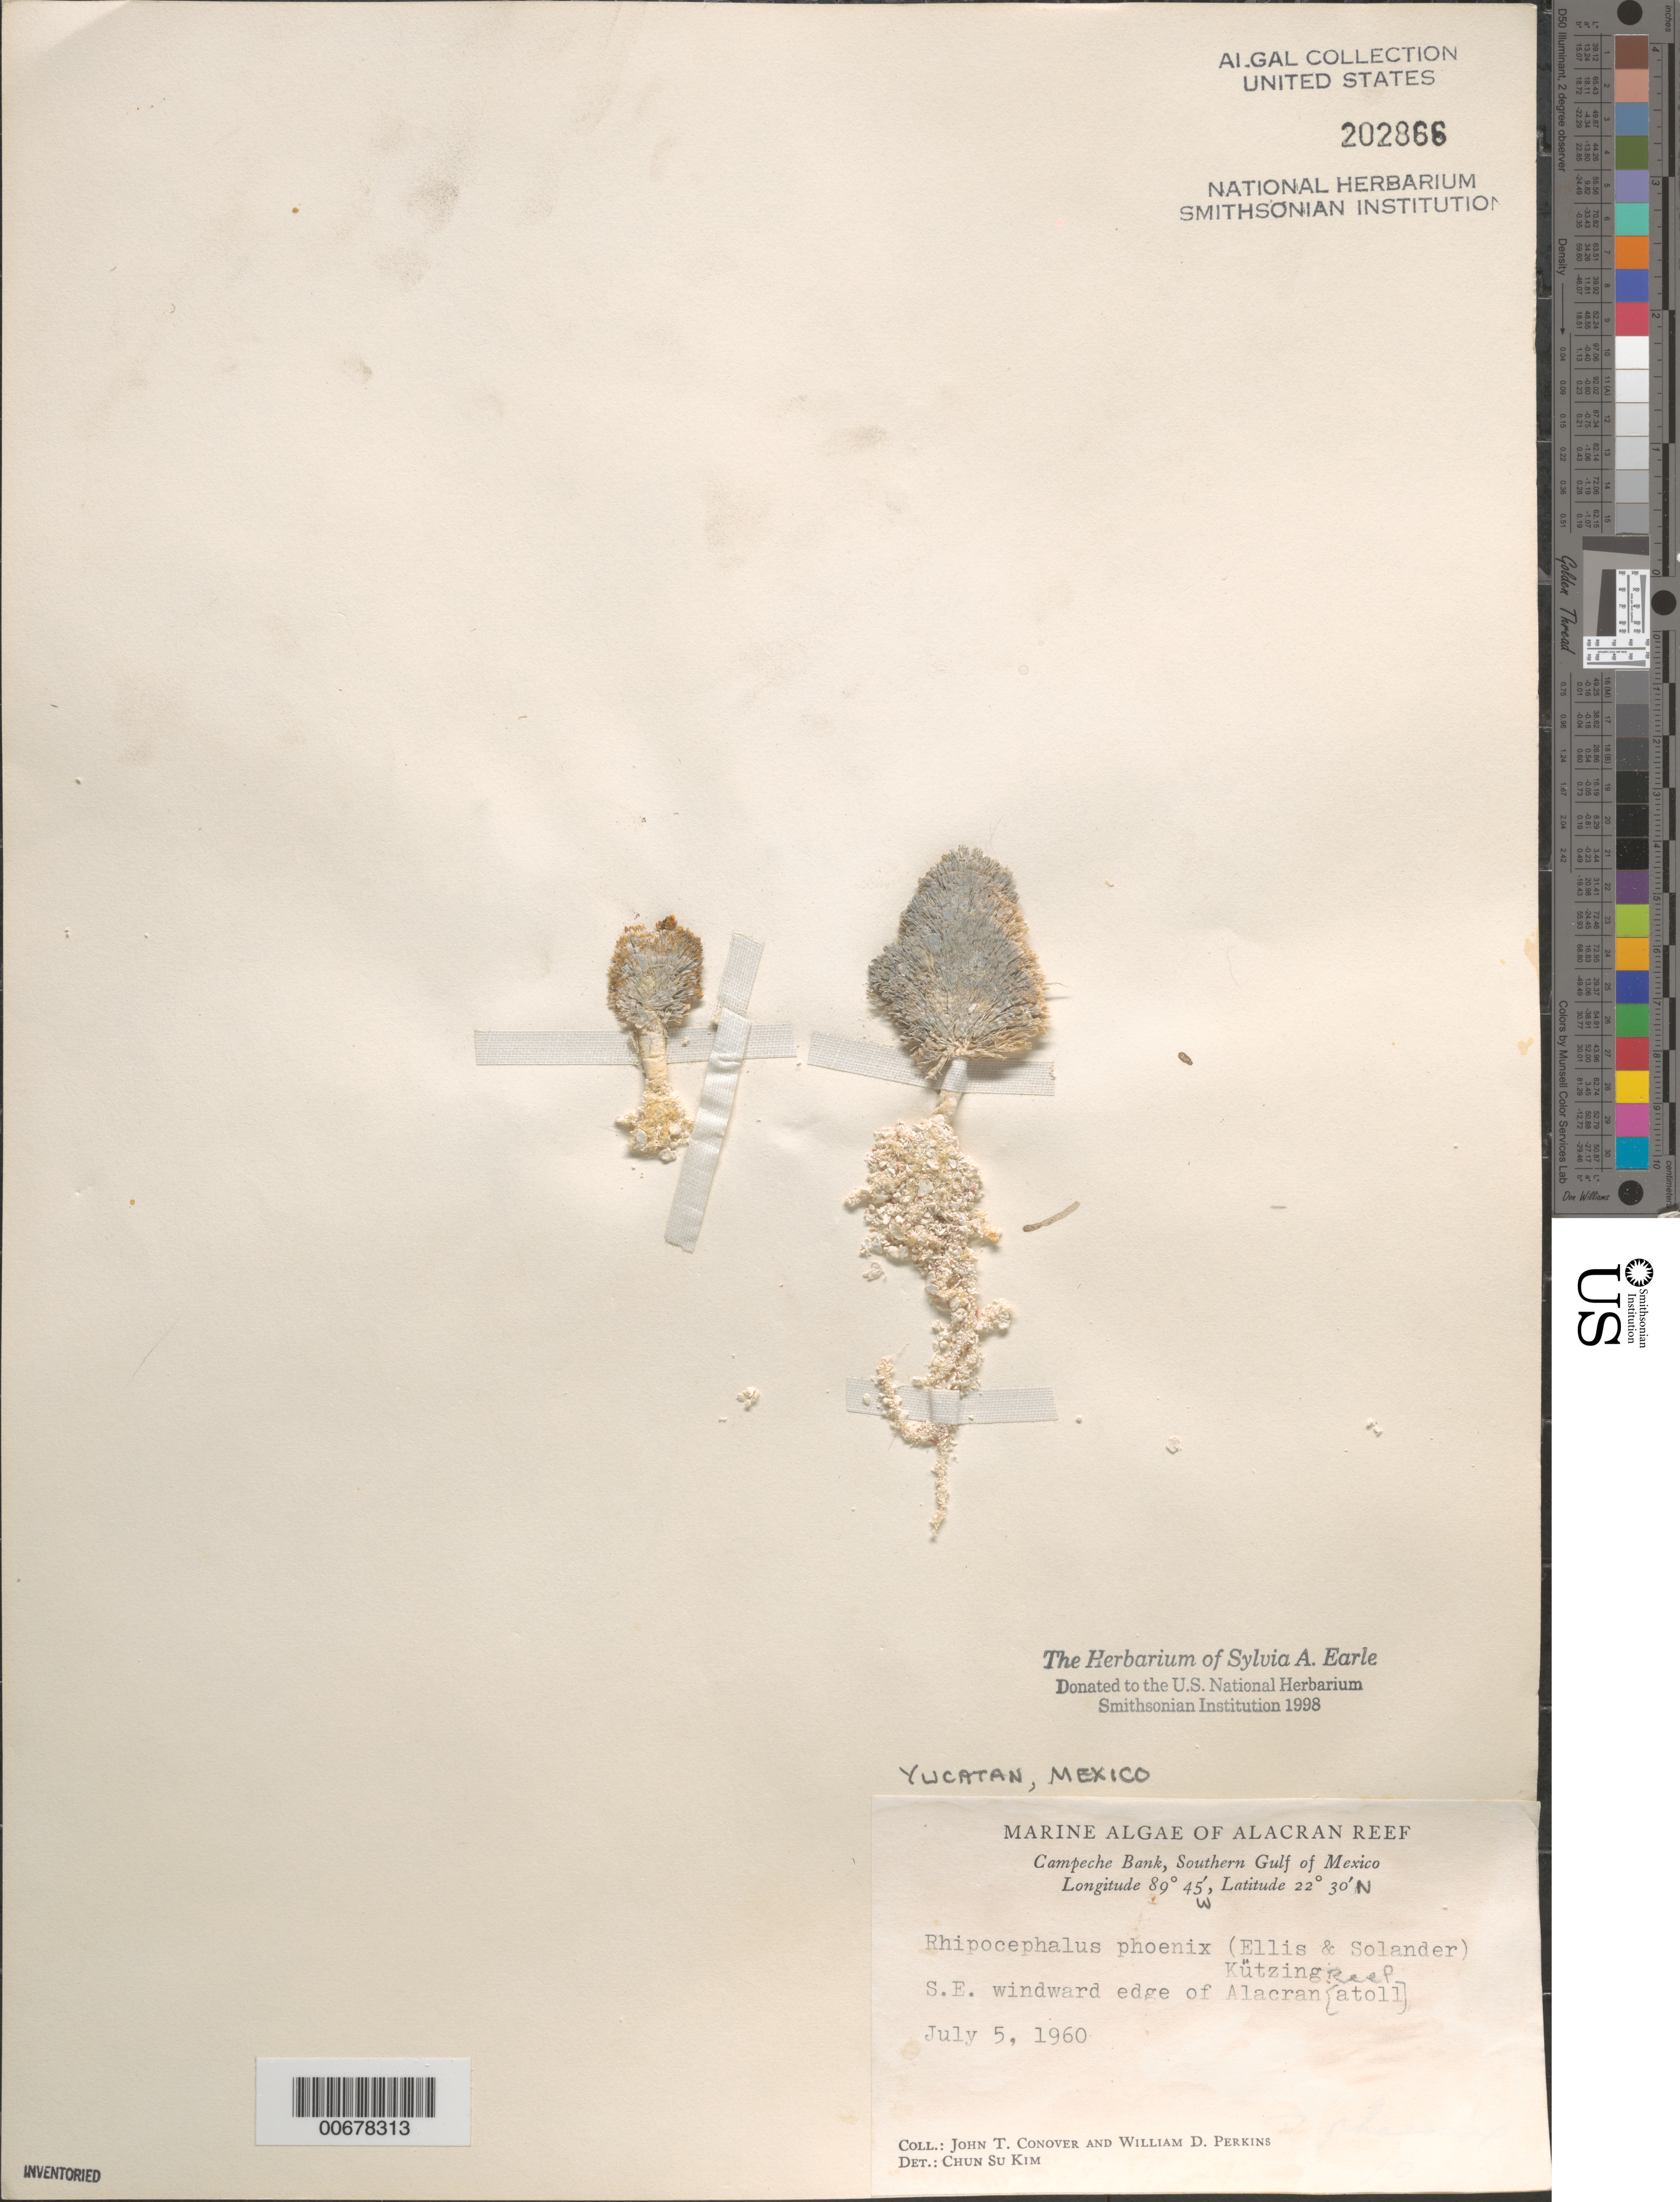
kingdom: Plantae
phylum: Chlorophyta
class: Ulvophyceae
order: Bryopsidales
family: Udoteaceae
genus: Rhipocephalus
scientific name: Rhipocephalus phoenix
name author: (J. Ellis & Sol.) Kütz.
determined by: Kim, Chun Su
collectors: J. T. Conover & W. D. Perkins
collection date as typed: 05 Jul 1960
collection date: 1960-07-05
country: Mexico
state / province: Yucatán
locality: Alacran Reef, Campeche Bank, southern Gulf of Mexico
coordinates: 22 30' N, 89 45' W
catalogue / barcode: US 202866